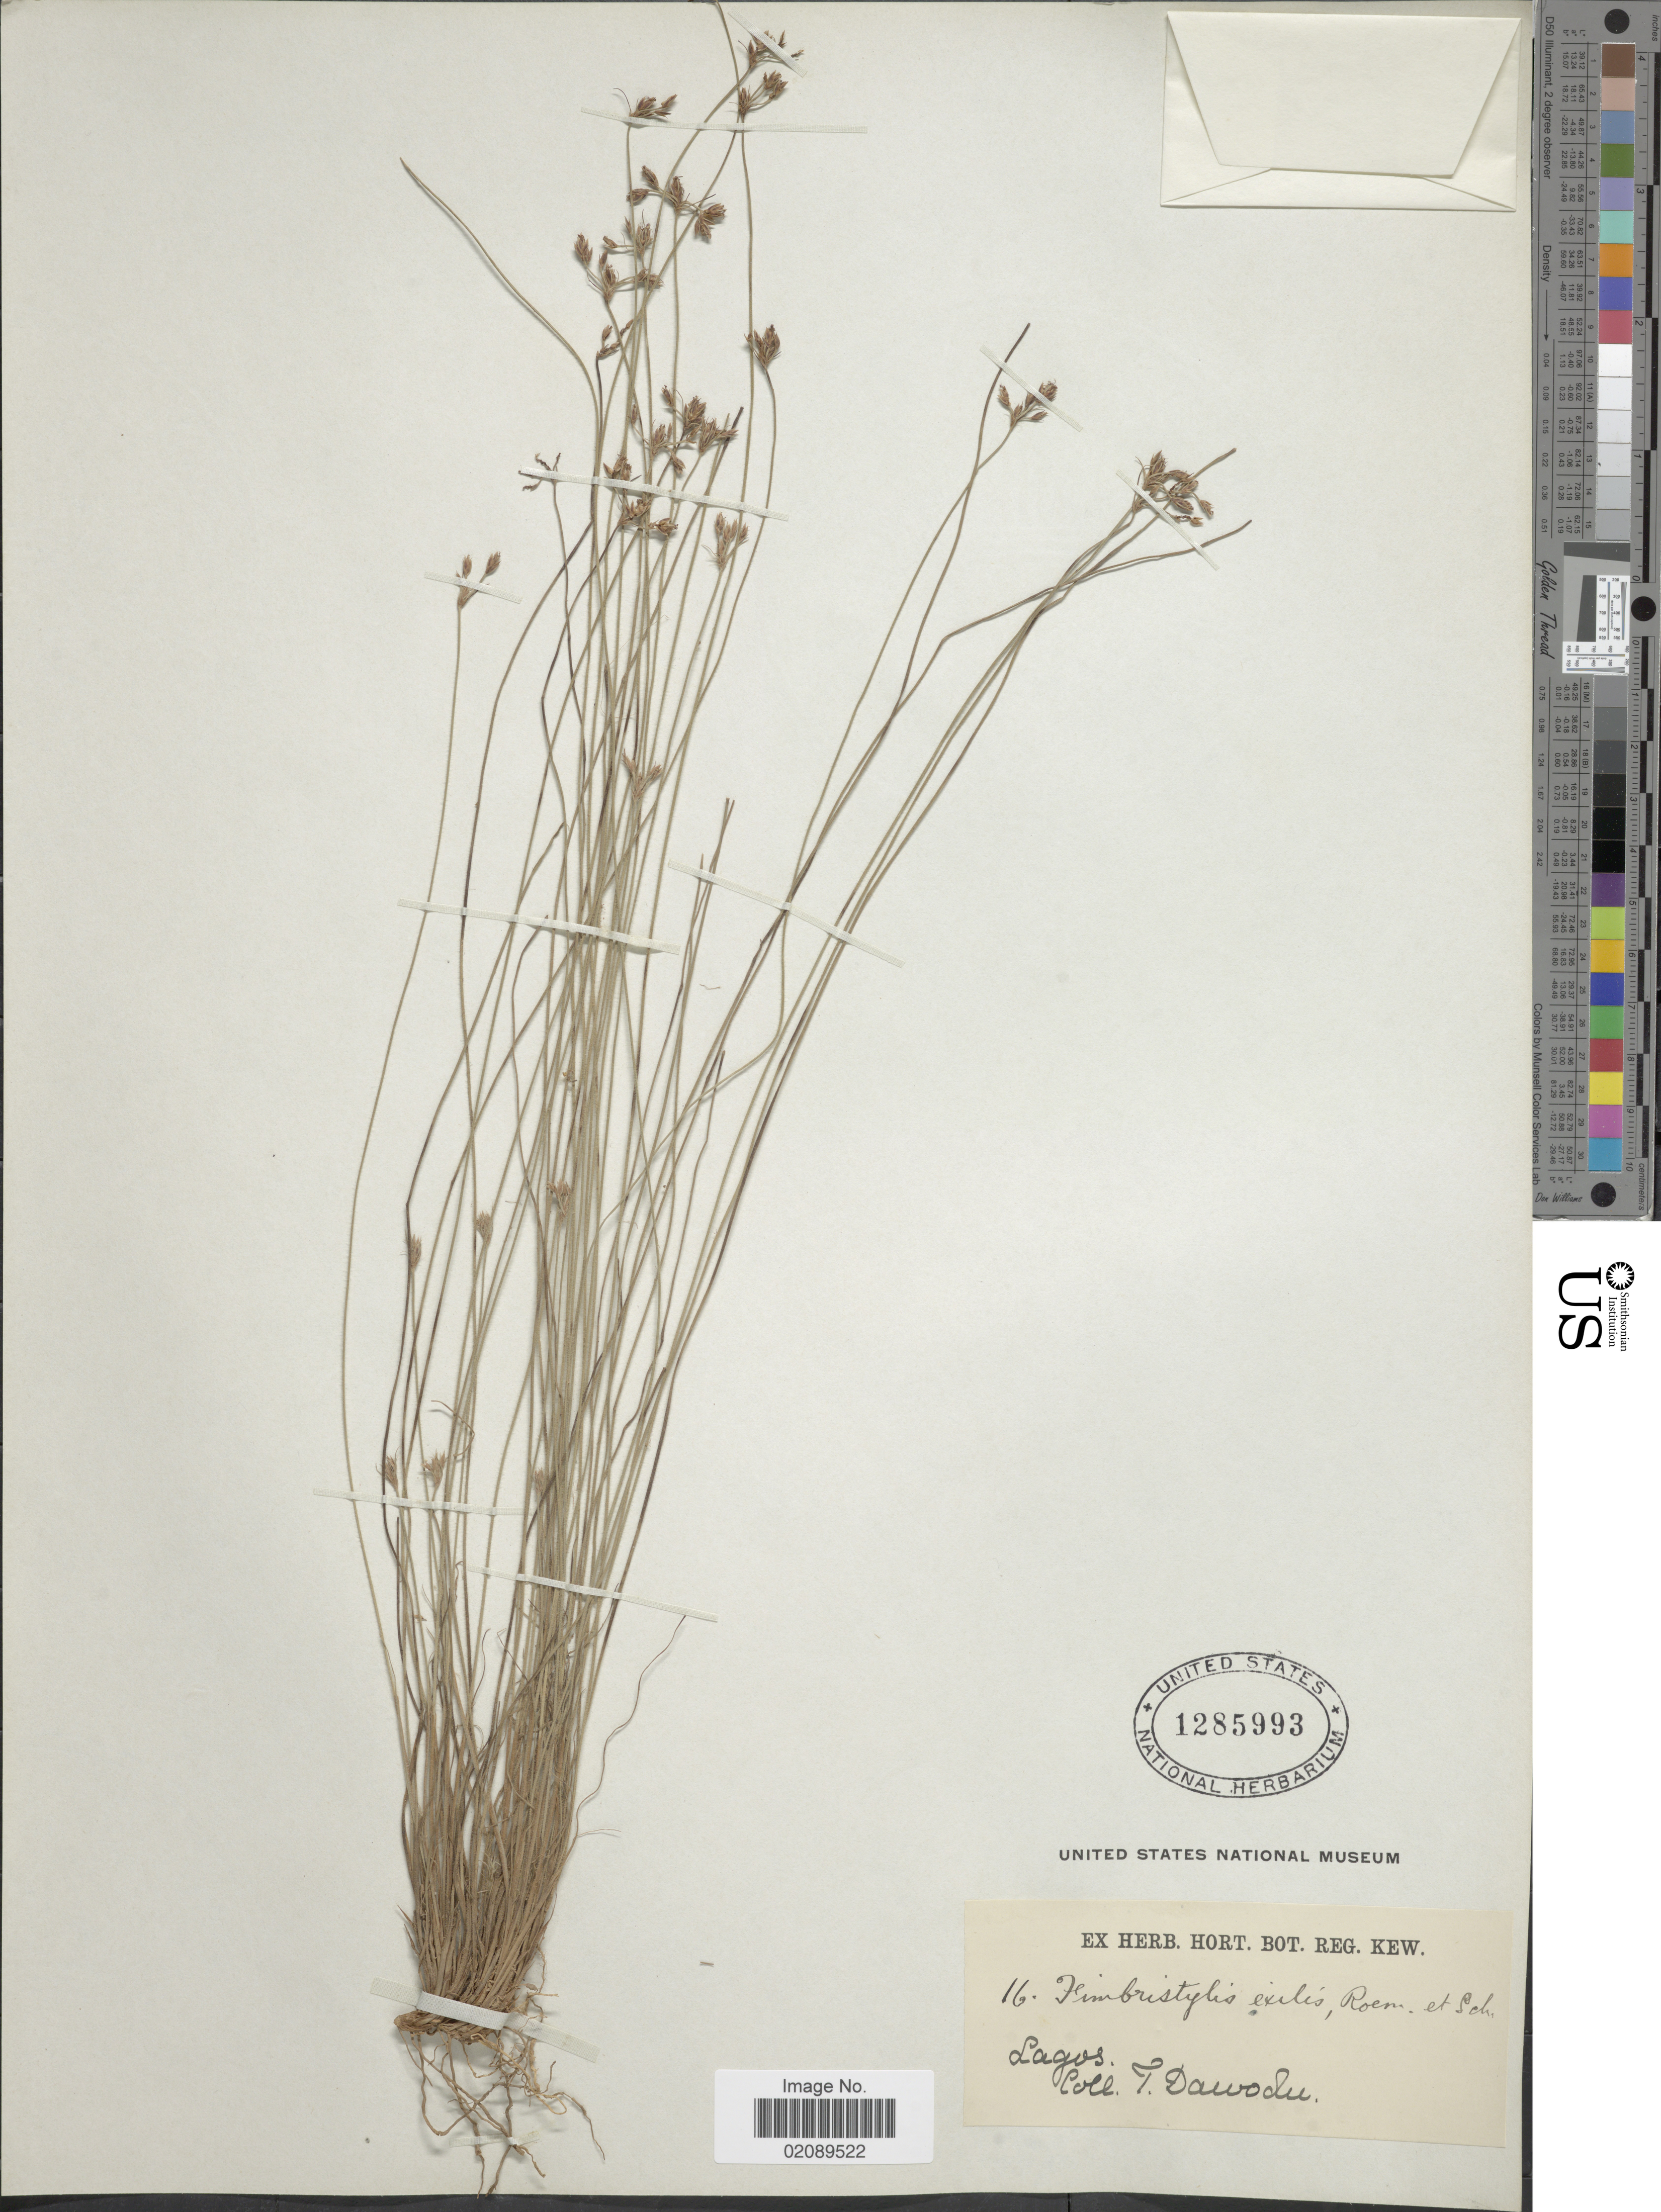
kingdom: Plantae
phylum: Tracheophyta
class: Liliopsida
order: Poales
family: Cyperaceae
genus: Bulbostylis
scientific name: Bulbostylis hispidula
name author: (Vahl) R.W. Haines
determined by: Strong, Mark T., (BOT), Smithsonian Institution - National Museum of Natural History (UNITED STATES)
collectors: T. Dawodu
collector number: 16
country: Nigeria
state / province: Lagos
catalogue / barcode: US 1285993